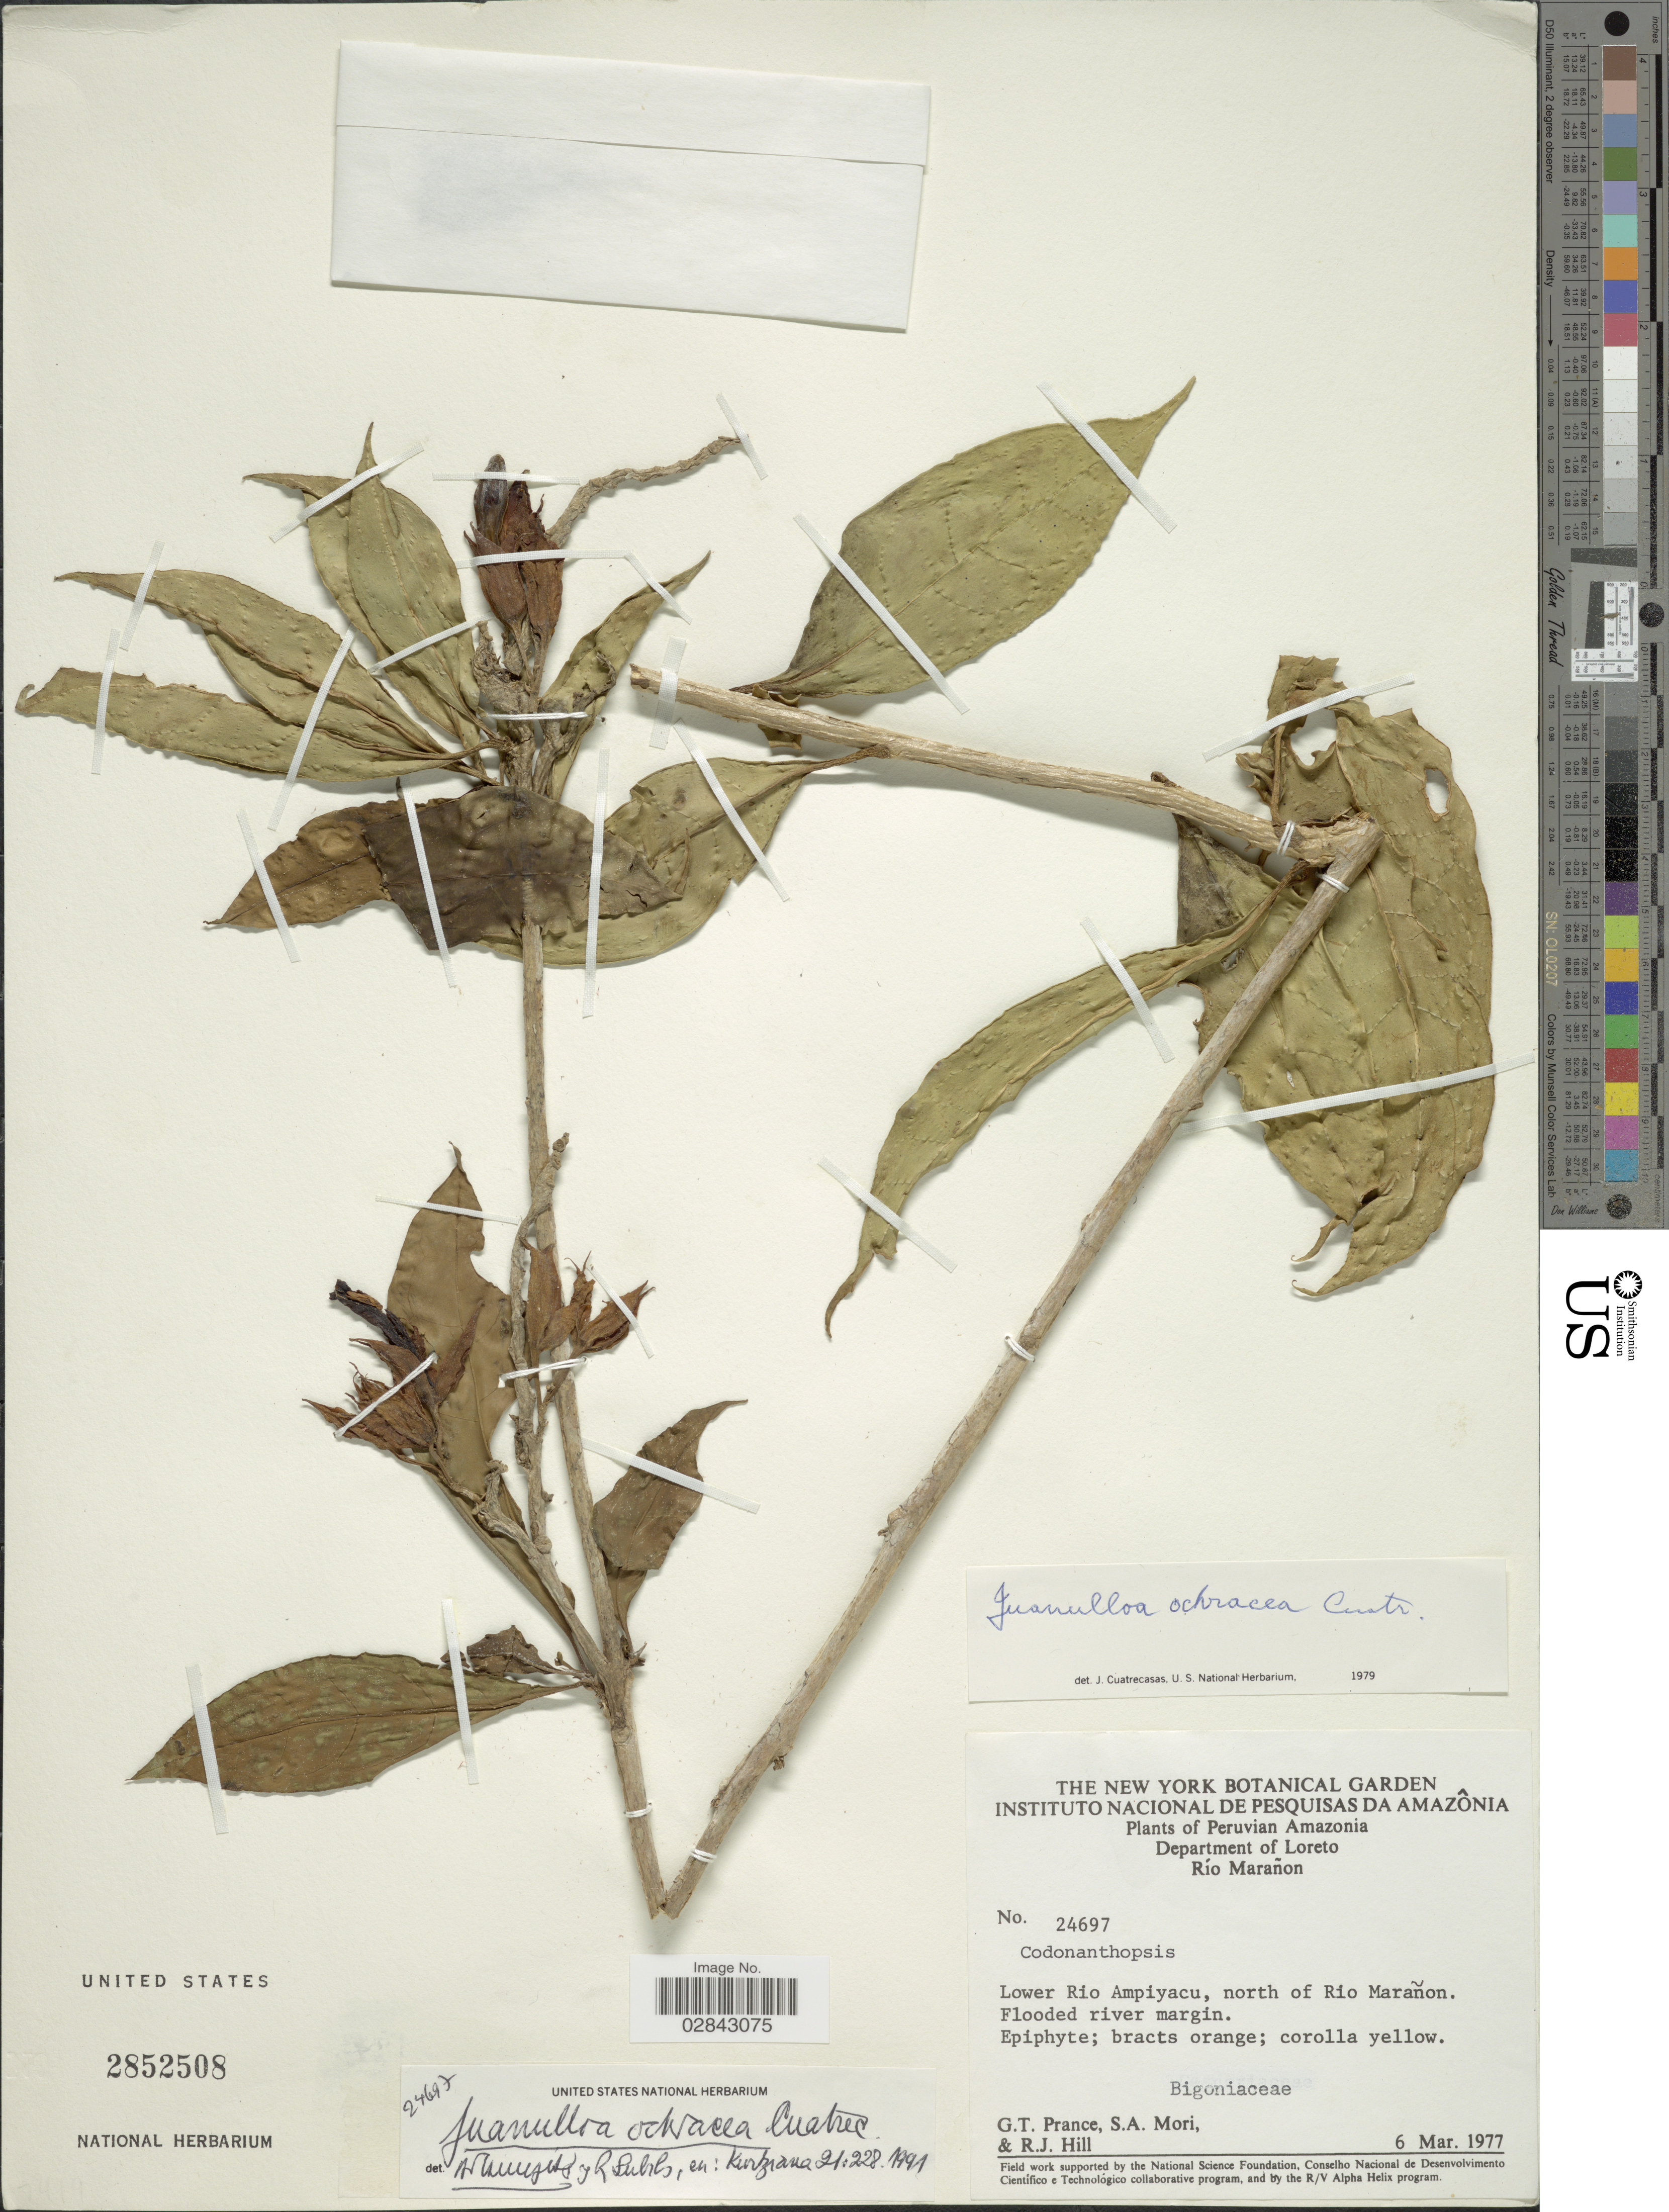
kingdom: Plantae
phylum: Tracheophyta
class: Magnoliopsida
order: Solanales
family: Solanaceae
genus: Juanulloa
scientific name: Juanulloa ochracea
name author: Cuatrec.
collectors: G. T. Prance, S. Mori & R. J. Hill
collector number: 24697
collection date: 1977-03-06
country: Peru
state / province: Loreto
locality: Peruvian Amazonia. Department of Loreto. Río Marañon. Lower Rio Ampiyacu, north of Rio Marañon.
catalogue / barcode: US 2852508